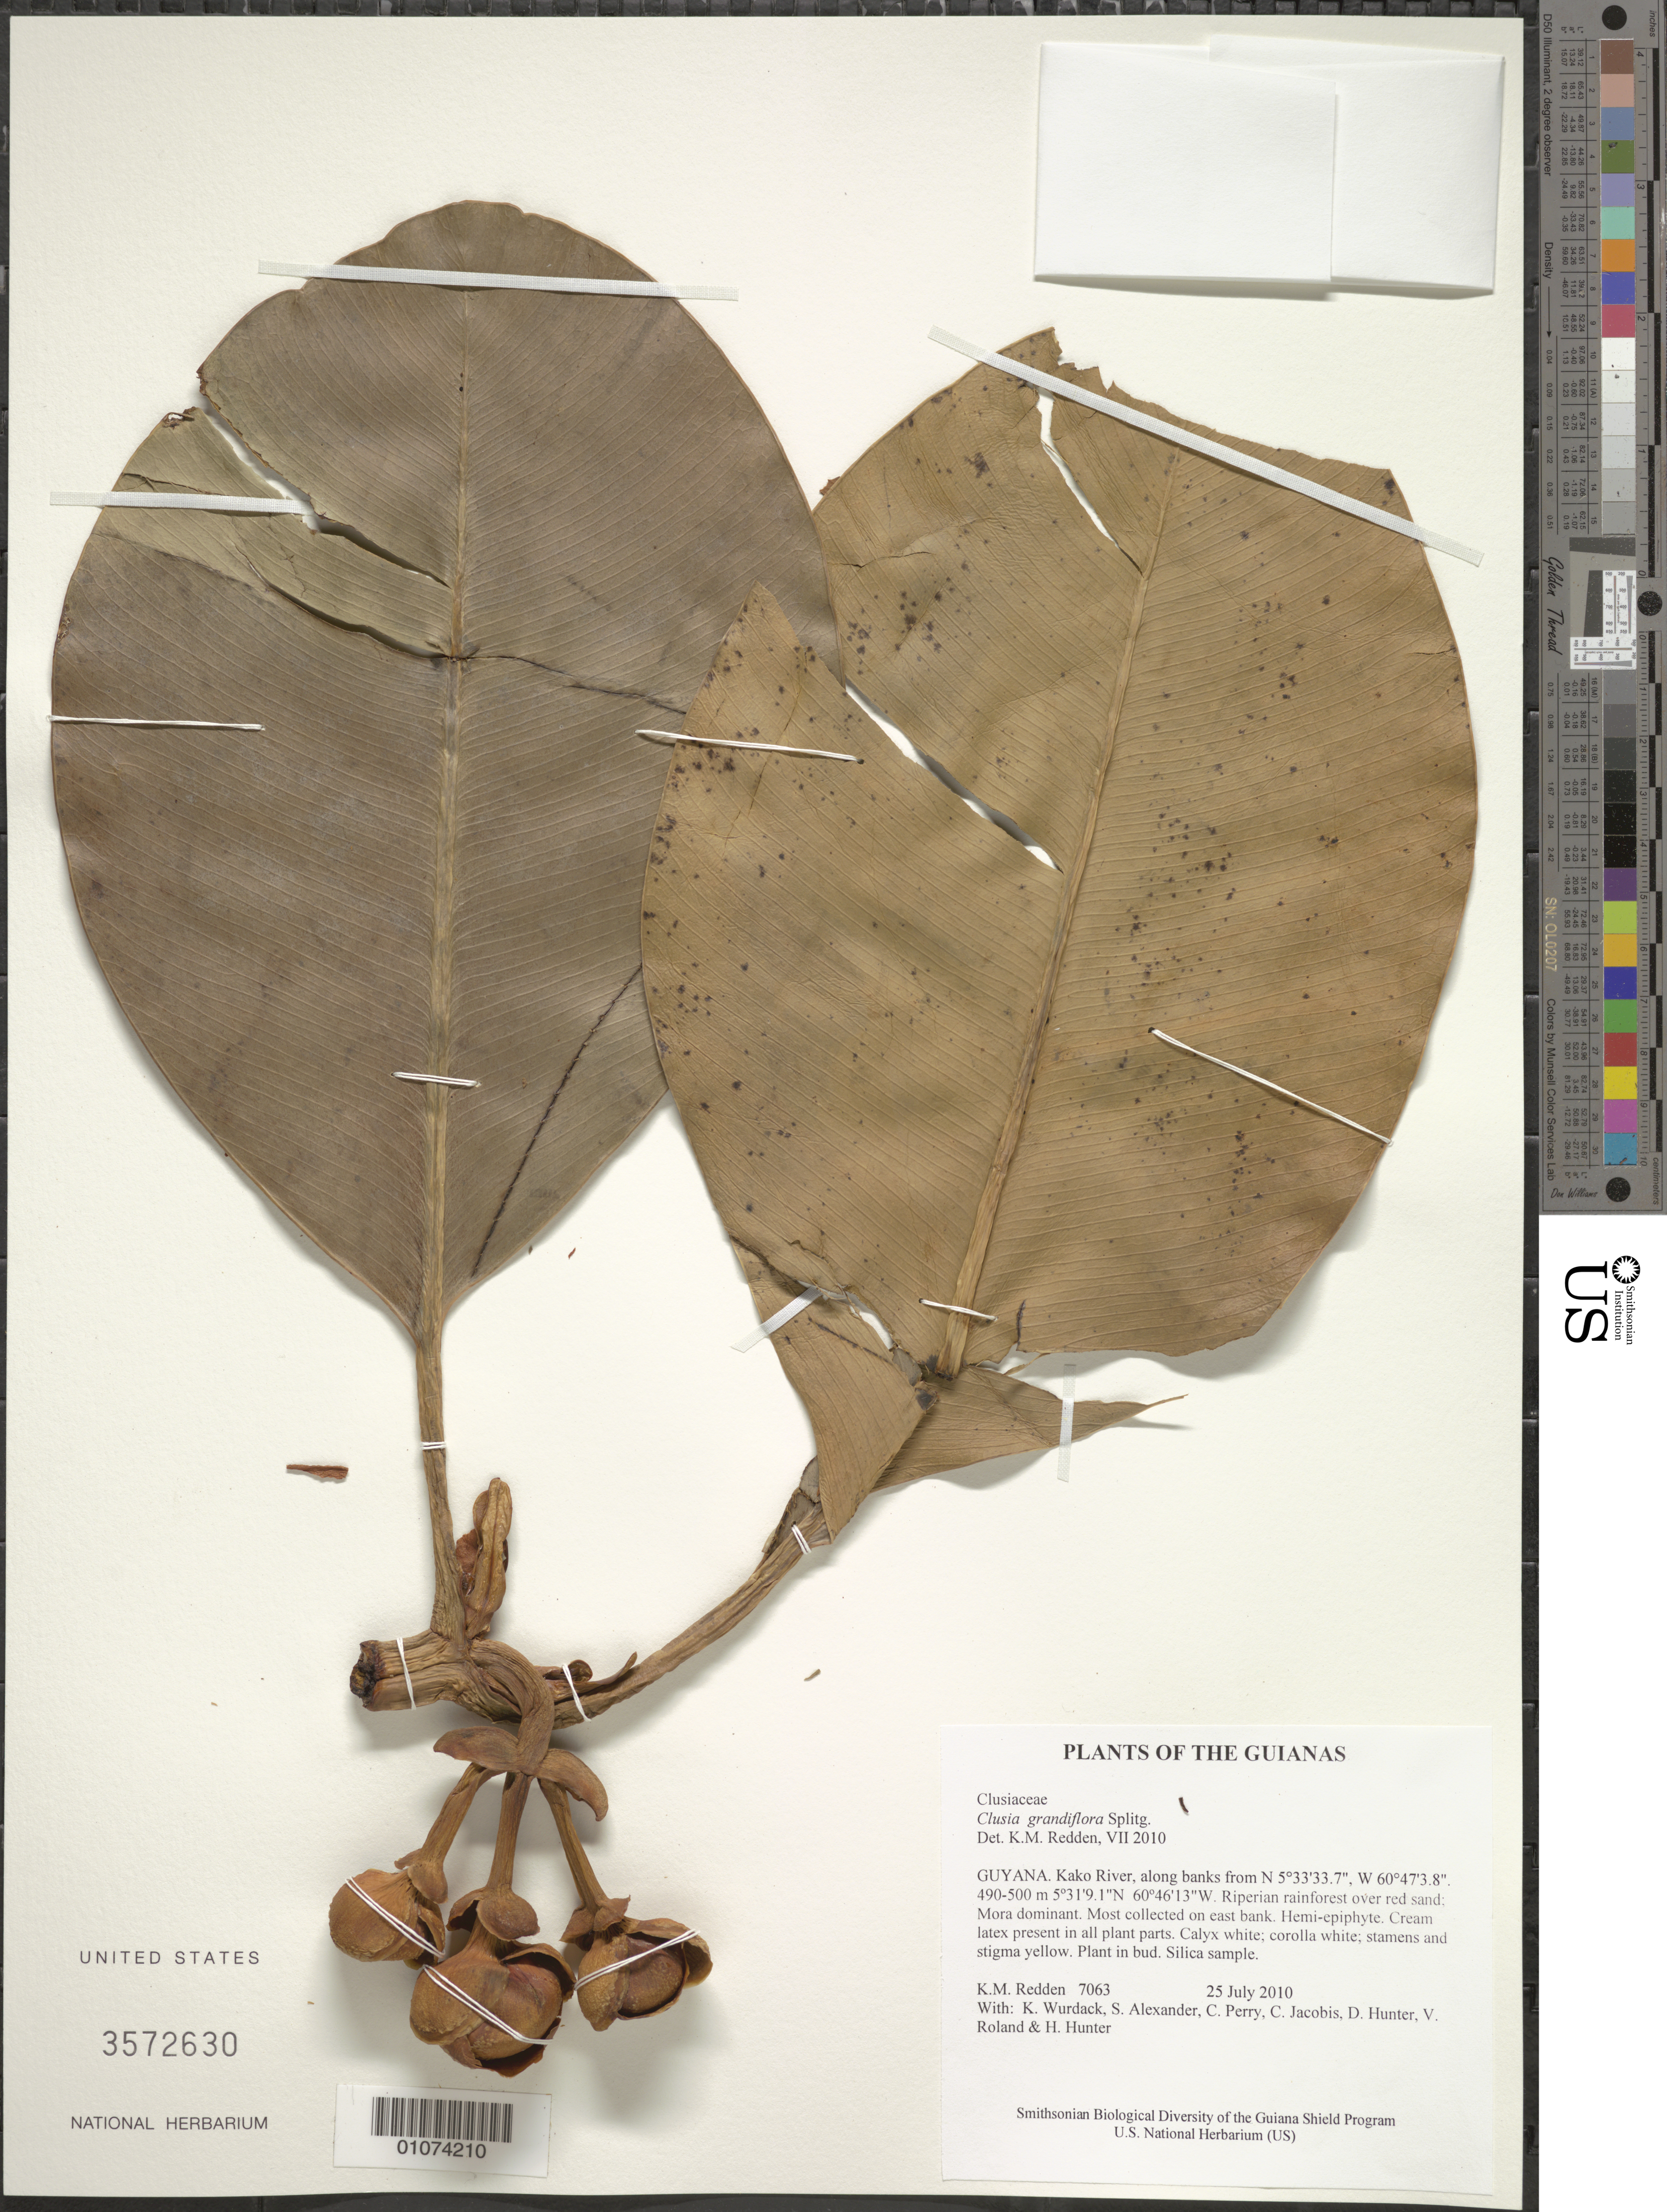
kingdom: Plantae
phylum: Tracheophyta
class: Magnoliopsida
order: Malpighiales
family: Clusiaceae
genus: Clusia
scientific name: Clusia grandiflora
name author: Splitg.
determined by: Redden, K. M.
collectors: K. M. Redden, K. Wurdack, S. N. Alexander, C. Perry, C. Jacobis, D. Hunter, V. Roland & H. Hunter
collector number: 7063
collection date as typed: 25 July 2010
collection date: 2010-07-25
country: Guyana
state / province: Cuyuni-Mazaruni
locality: Kako River, along banks from N 5°33'33.7", W 60°47'3.8"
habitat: Riperian rainforest over red sand; Mora dominant. Most collected on east bank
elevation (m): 490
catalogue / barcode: US 3572630